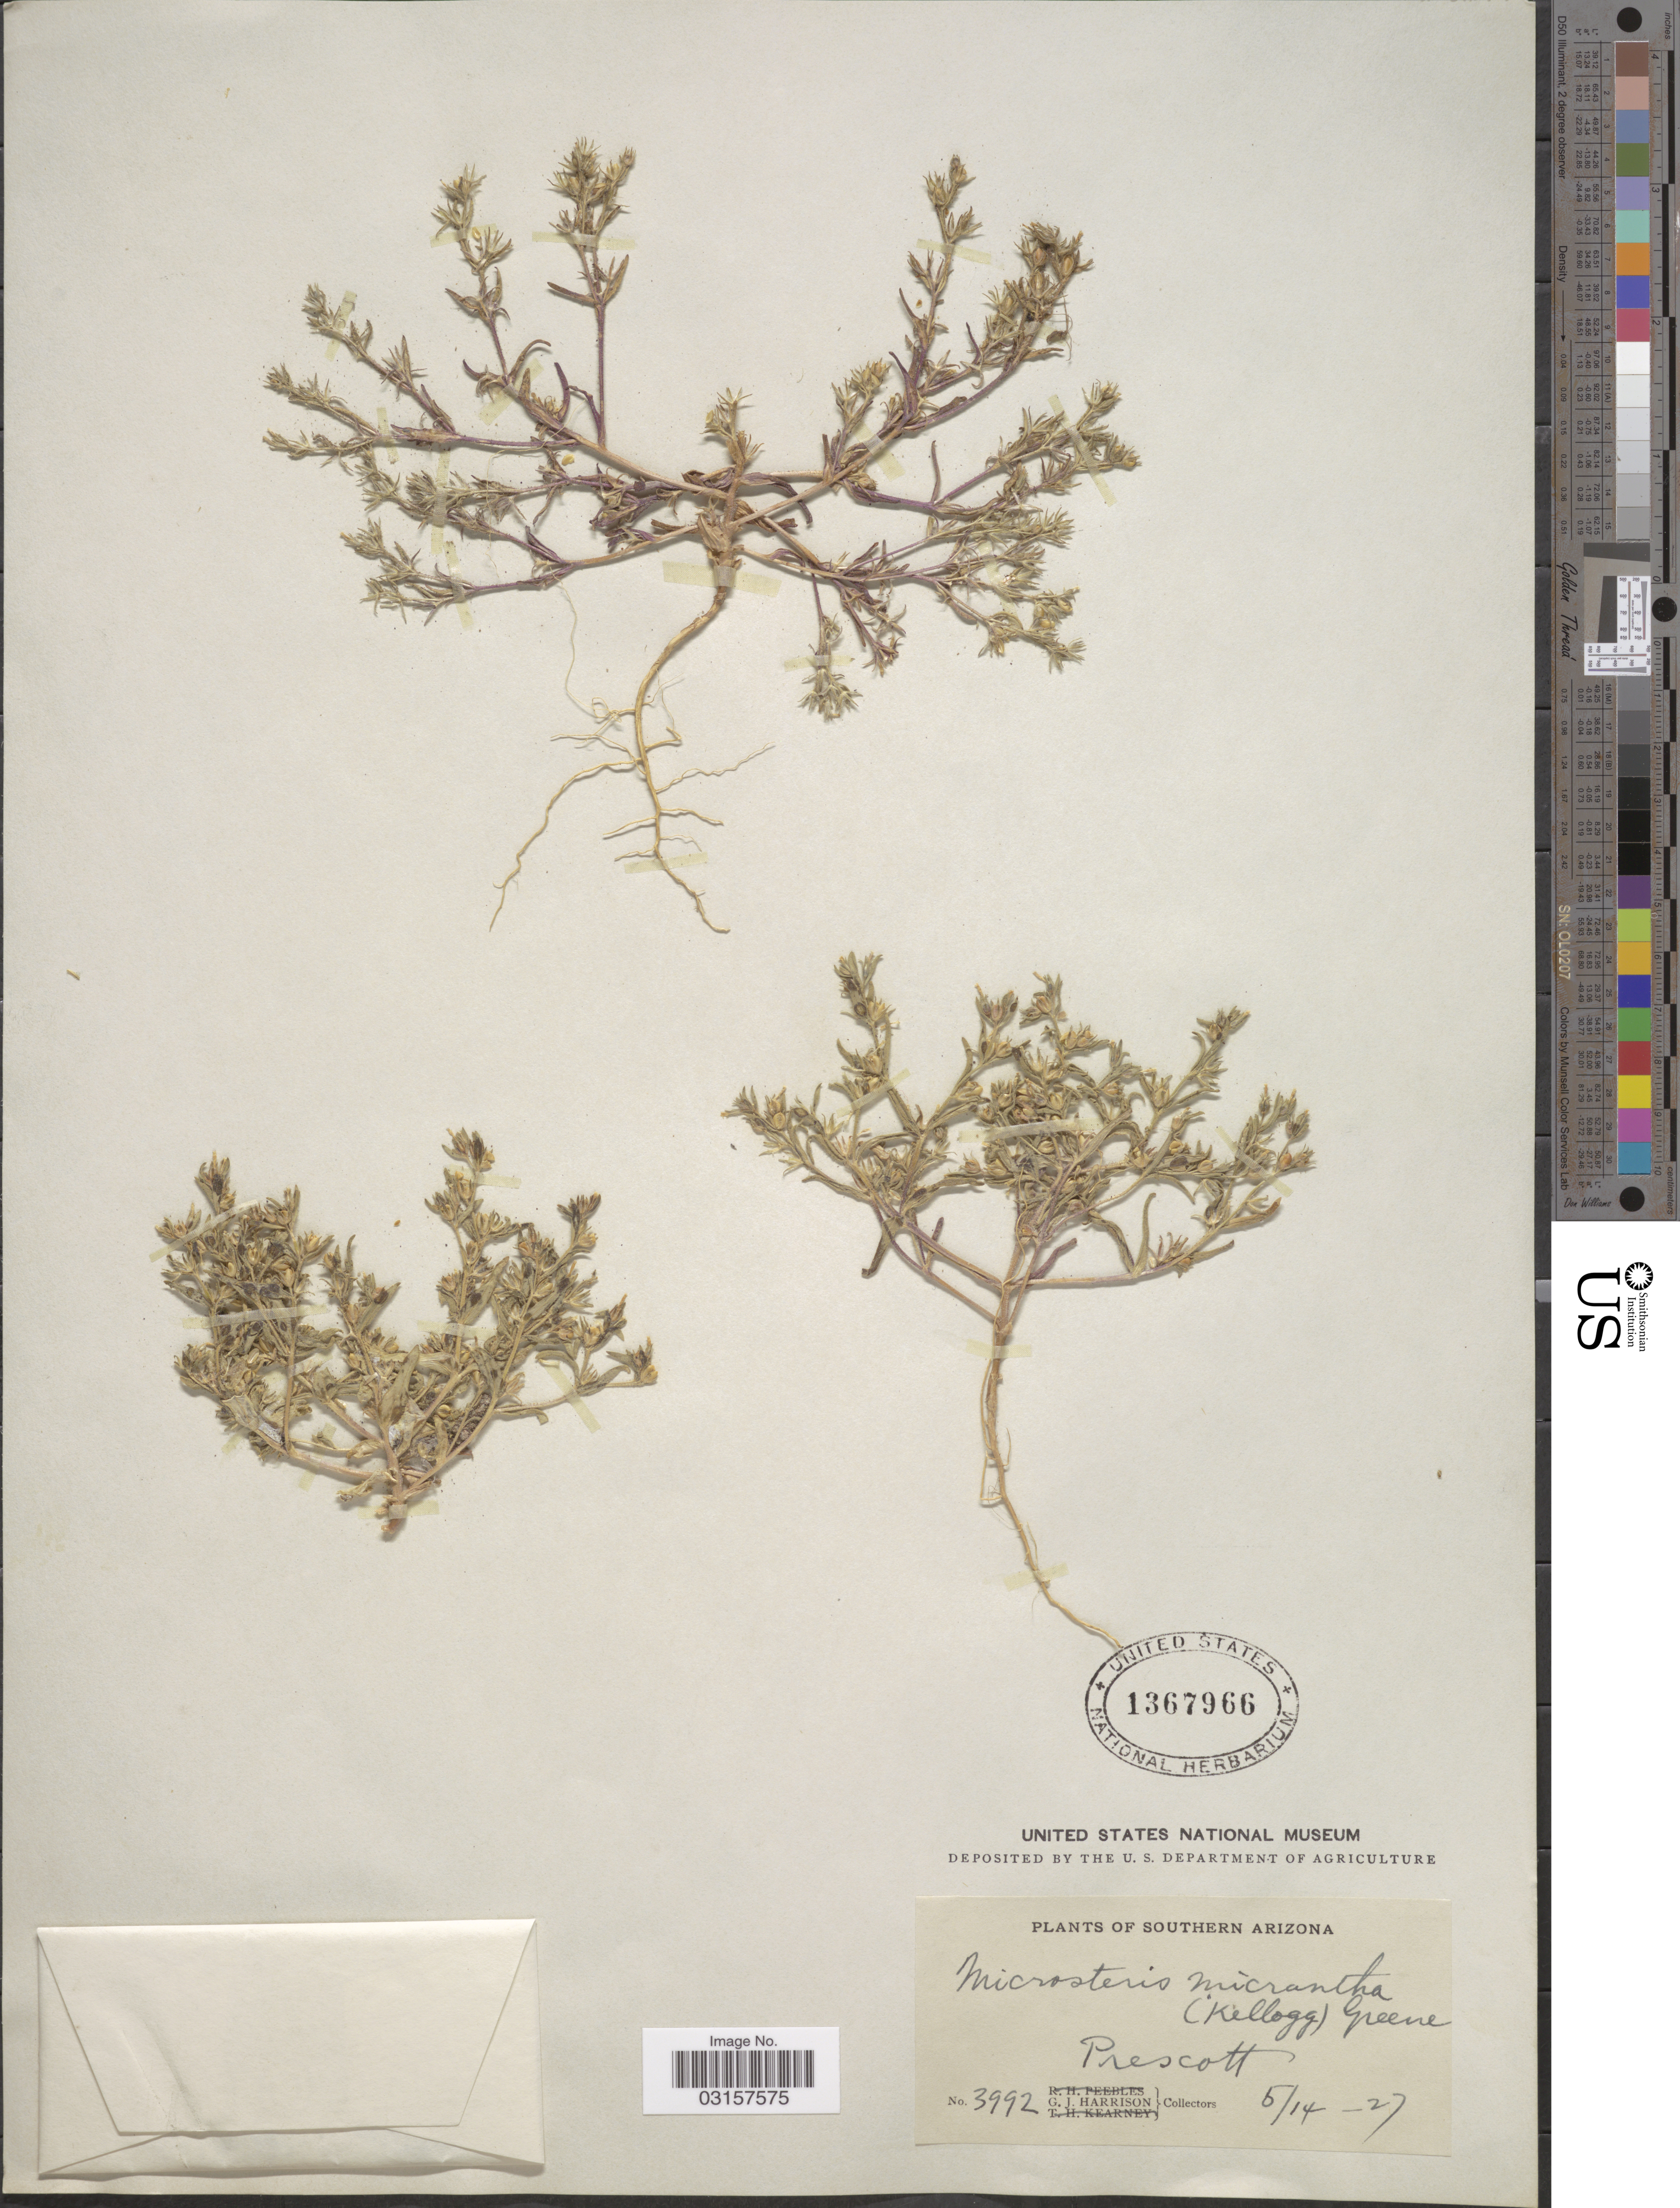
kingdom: Plantae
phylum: Tracheophyta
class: Magnoliopsida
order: Ericales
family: Polemoniaceae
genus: Microsteris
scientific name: Microsteris gracilis var. gracilis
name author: (Hook.) Greene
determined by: (US) Smithsonian Institution - National Museum of Natural History - Department of Botany (UNITED STATES)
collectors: G. J. Harrison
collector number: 3992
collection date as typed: Transcribed d/m/y: 14/5/27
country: United States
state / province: Arizona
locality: Prescott.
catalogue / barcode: US 1367966